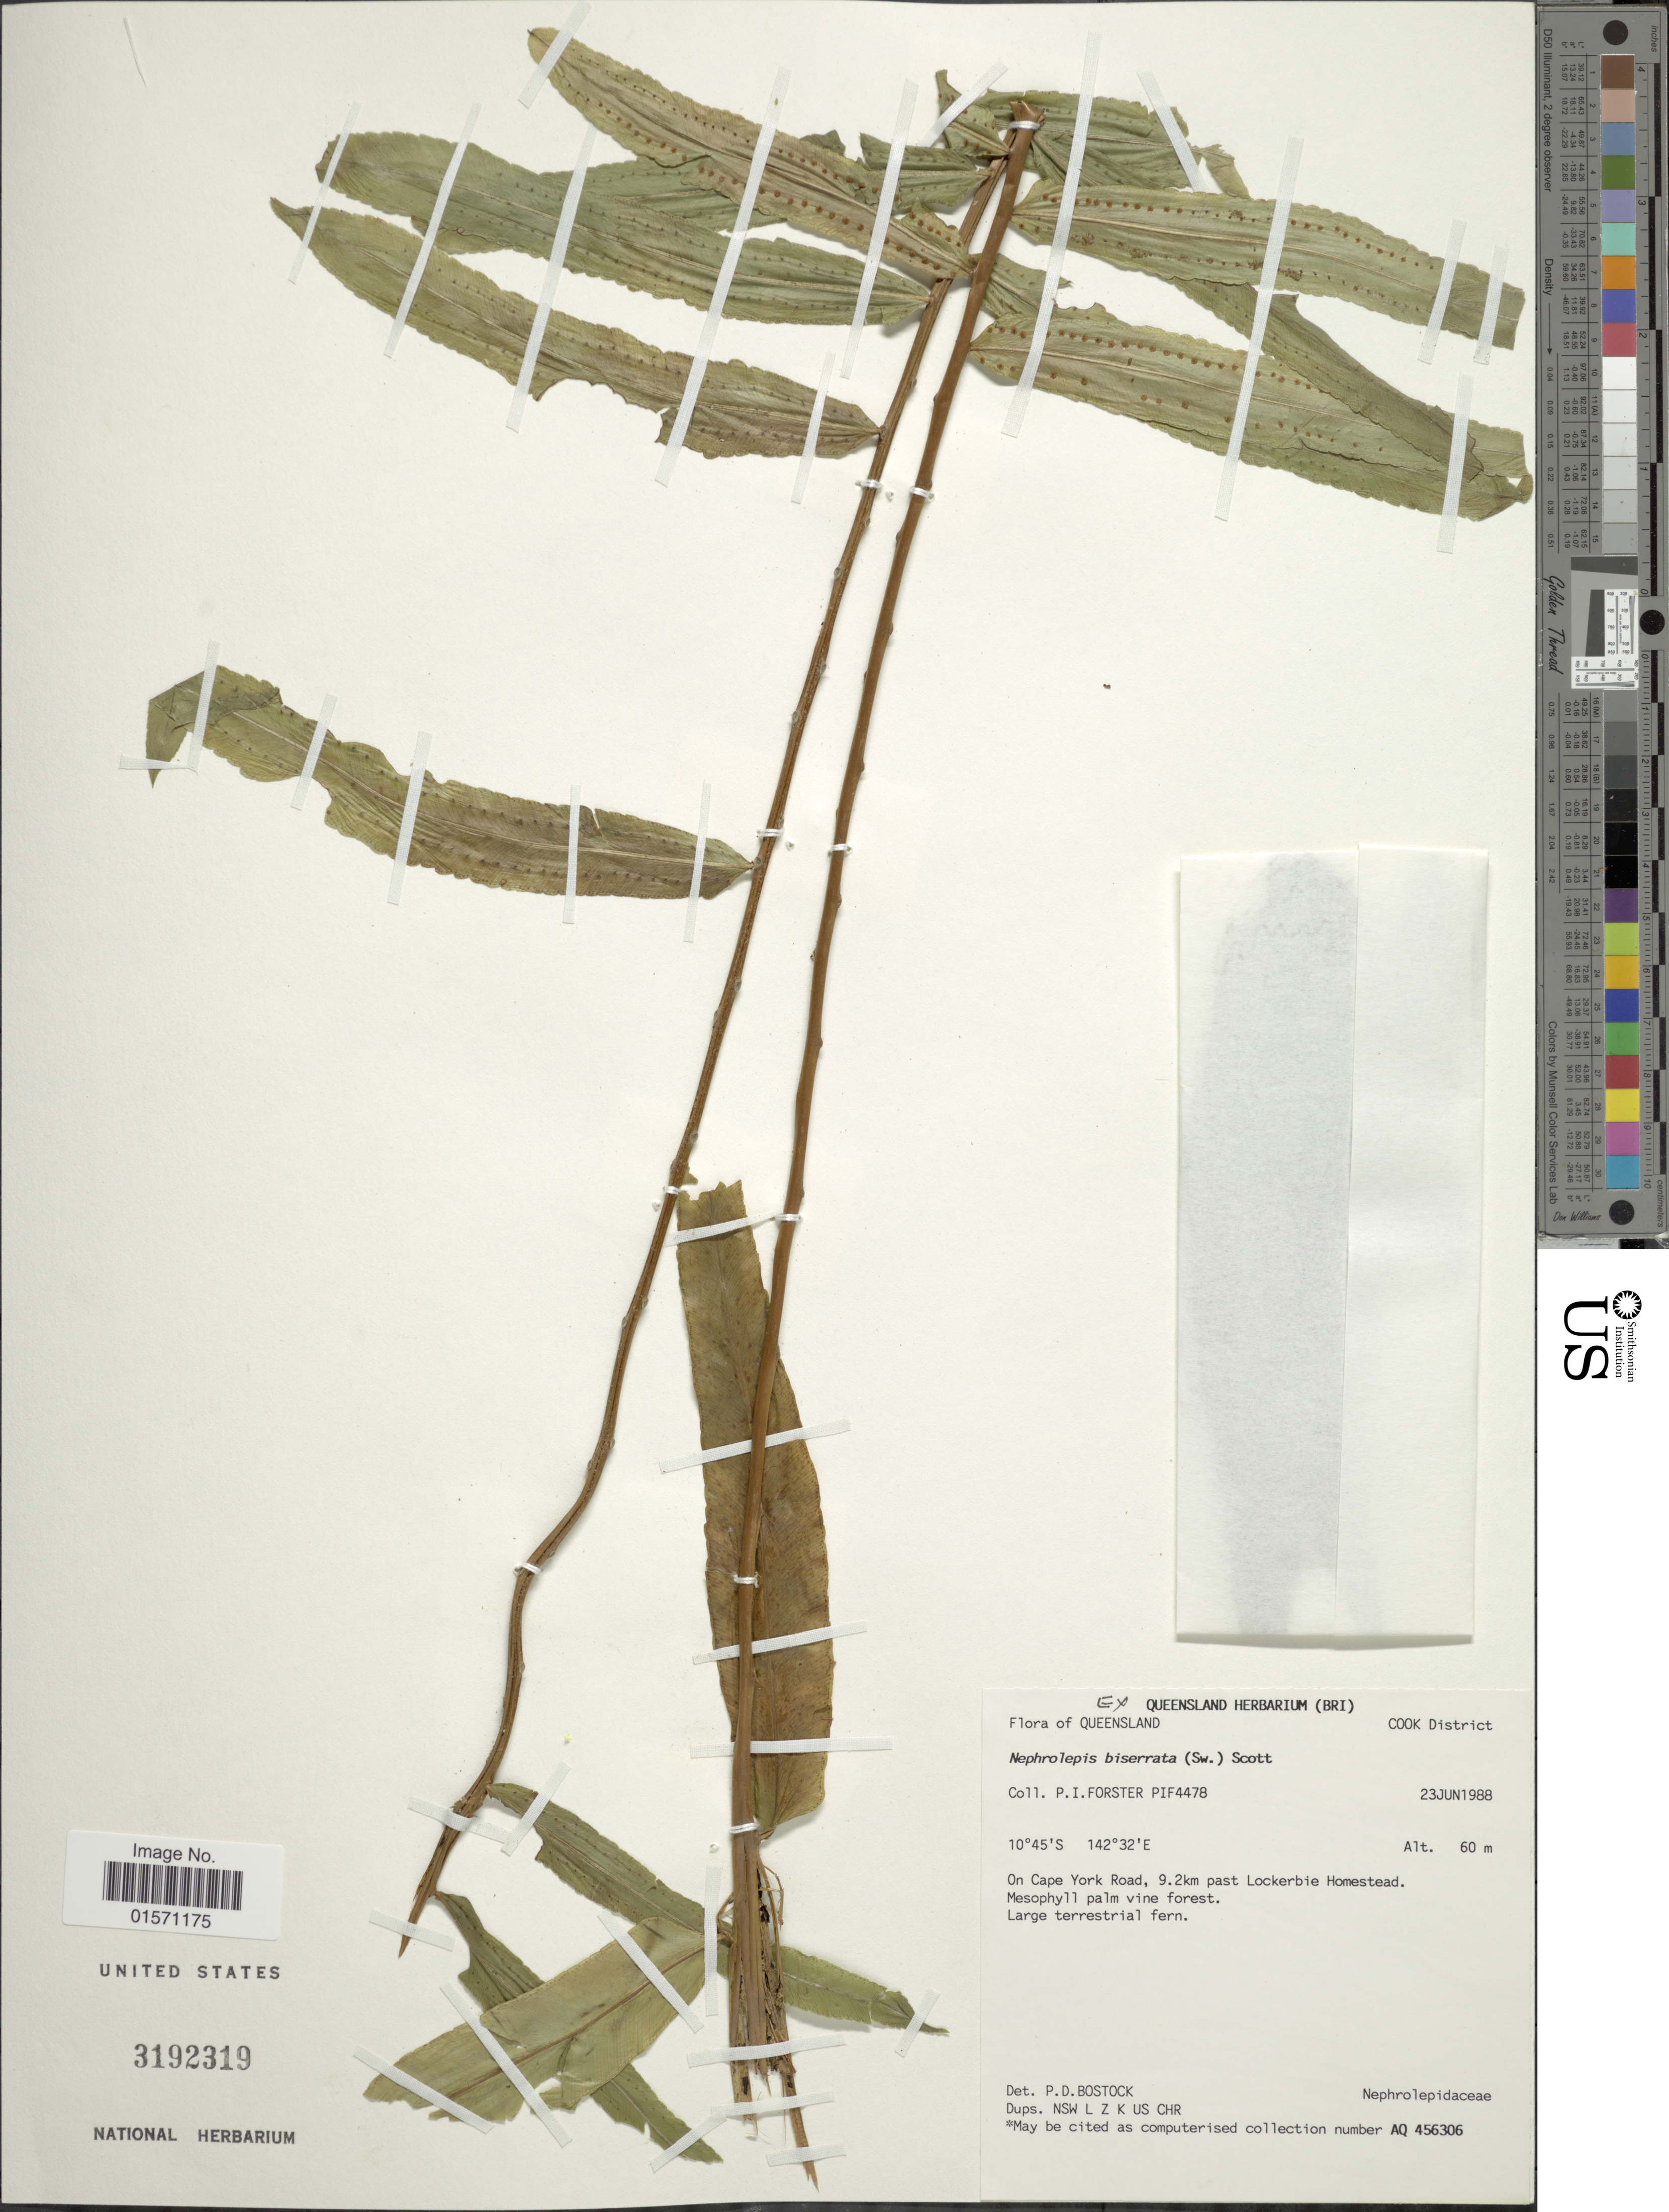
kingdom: Plantae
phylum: Tracheophyta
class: Polypodiopsida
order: Polypodiales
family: Nephrolepidaceae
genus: Nephrolepis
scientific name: Nephrolepis biserrata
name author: (Sw.) Schott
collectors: P. Forster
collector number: PIF4478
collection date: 1988-06-23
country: Australia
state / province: Queensland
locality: Cook District. On Cape York Road, 9.2km past Lockerbie Homestead. Mesophyll palm vine forest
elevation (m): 60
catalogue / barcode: US 3192319